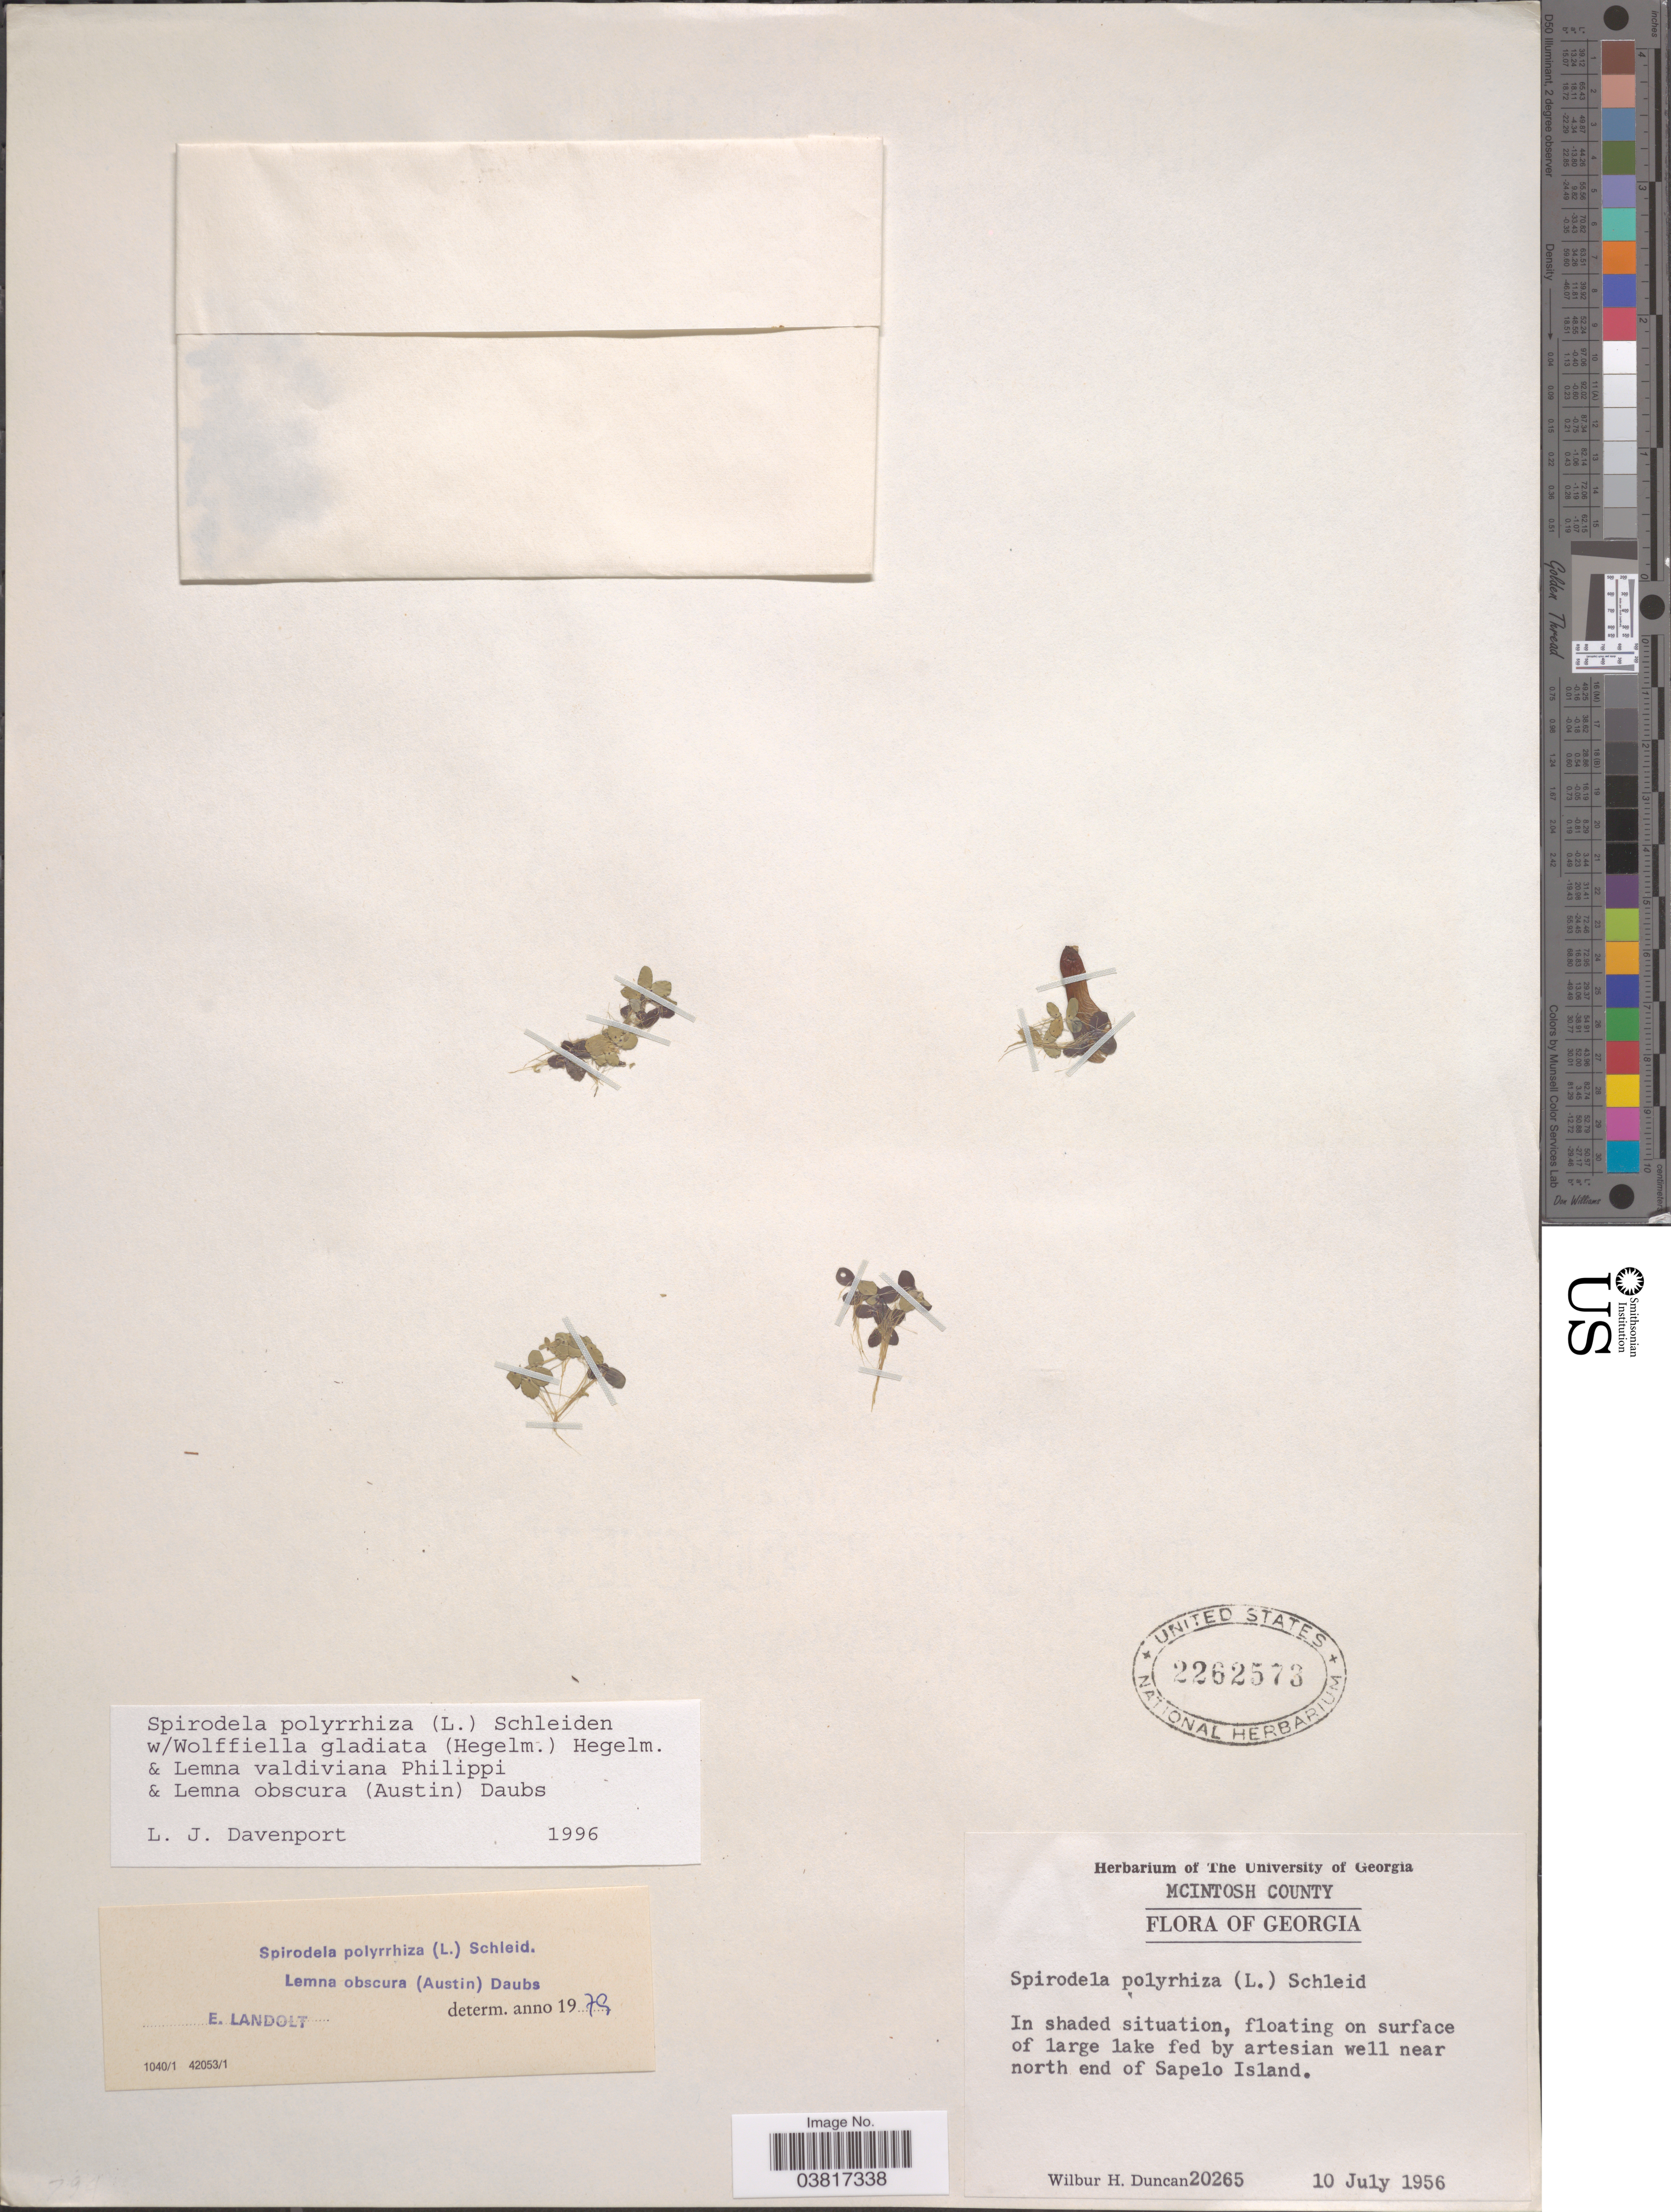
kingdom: Plantae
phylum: Tracheophyta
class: Liliopsida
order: Alismatales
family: Araceae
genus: Spirodela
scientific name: Spirodela polyrrhiza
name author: (L.) Schleid.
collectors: W. H. Duncan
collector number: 20265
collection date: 1956-07-10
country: United States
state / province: Georgia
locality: Mcintosh County. In shaded situation, floating on surface of large lake fed by artesian well near north end of Sapelo Island.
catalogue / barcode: US 2262573